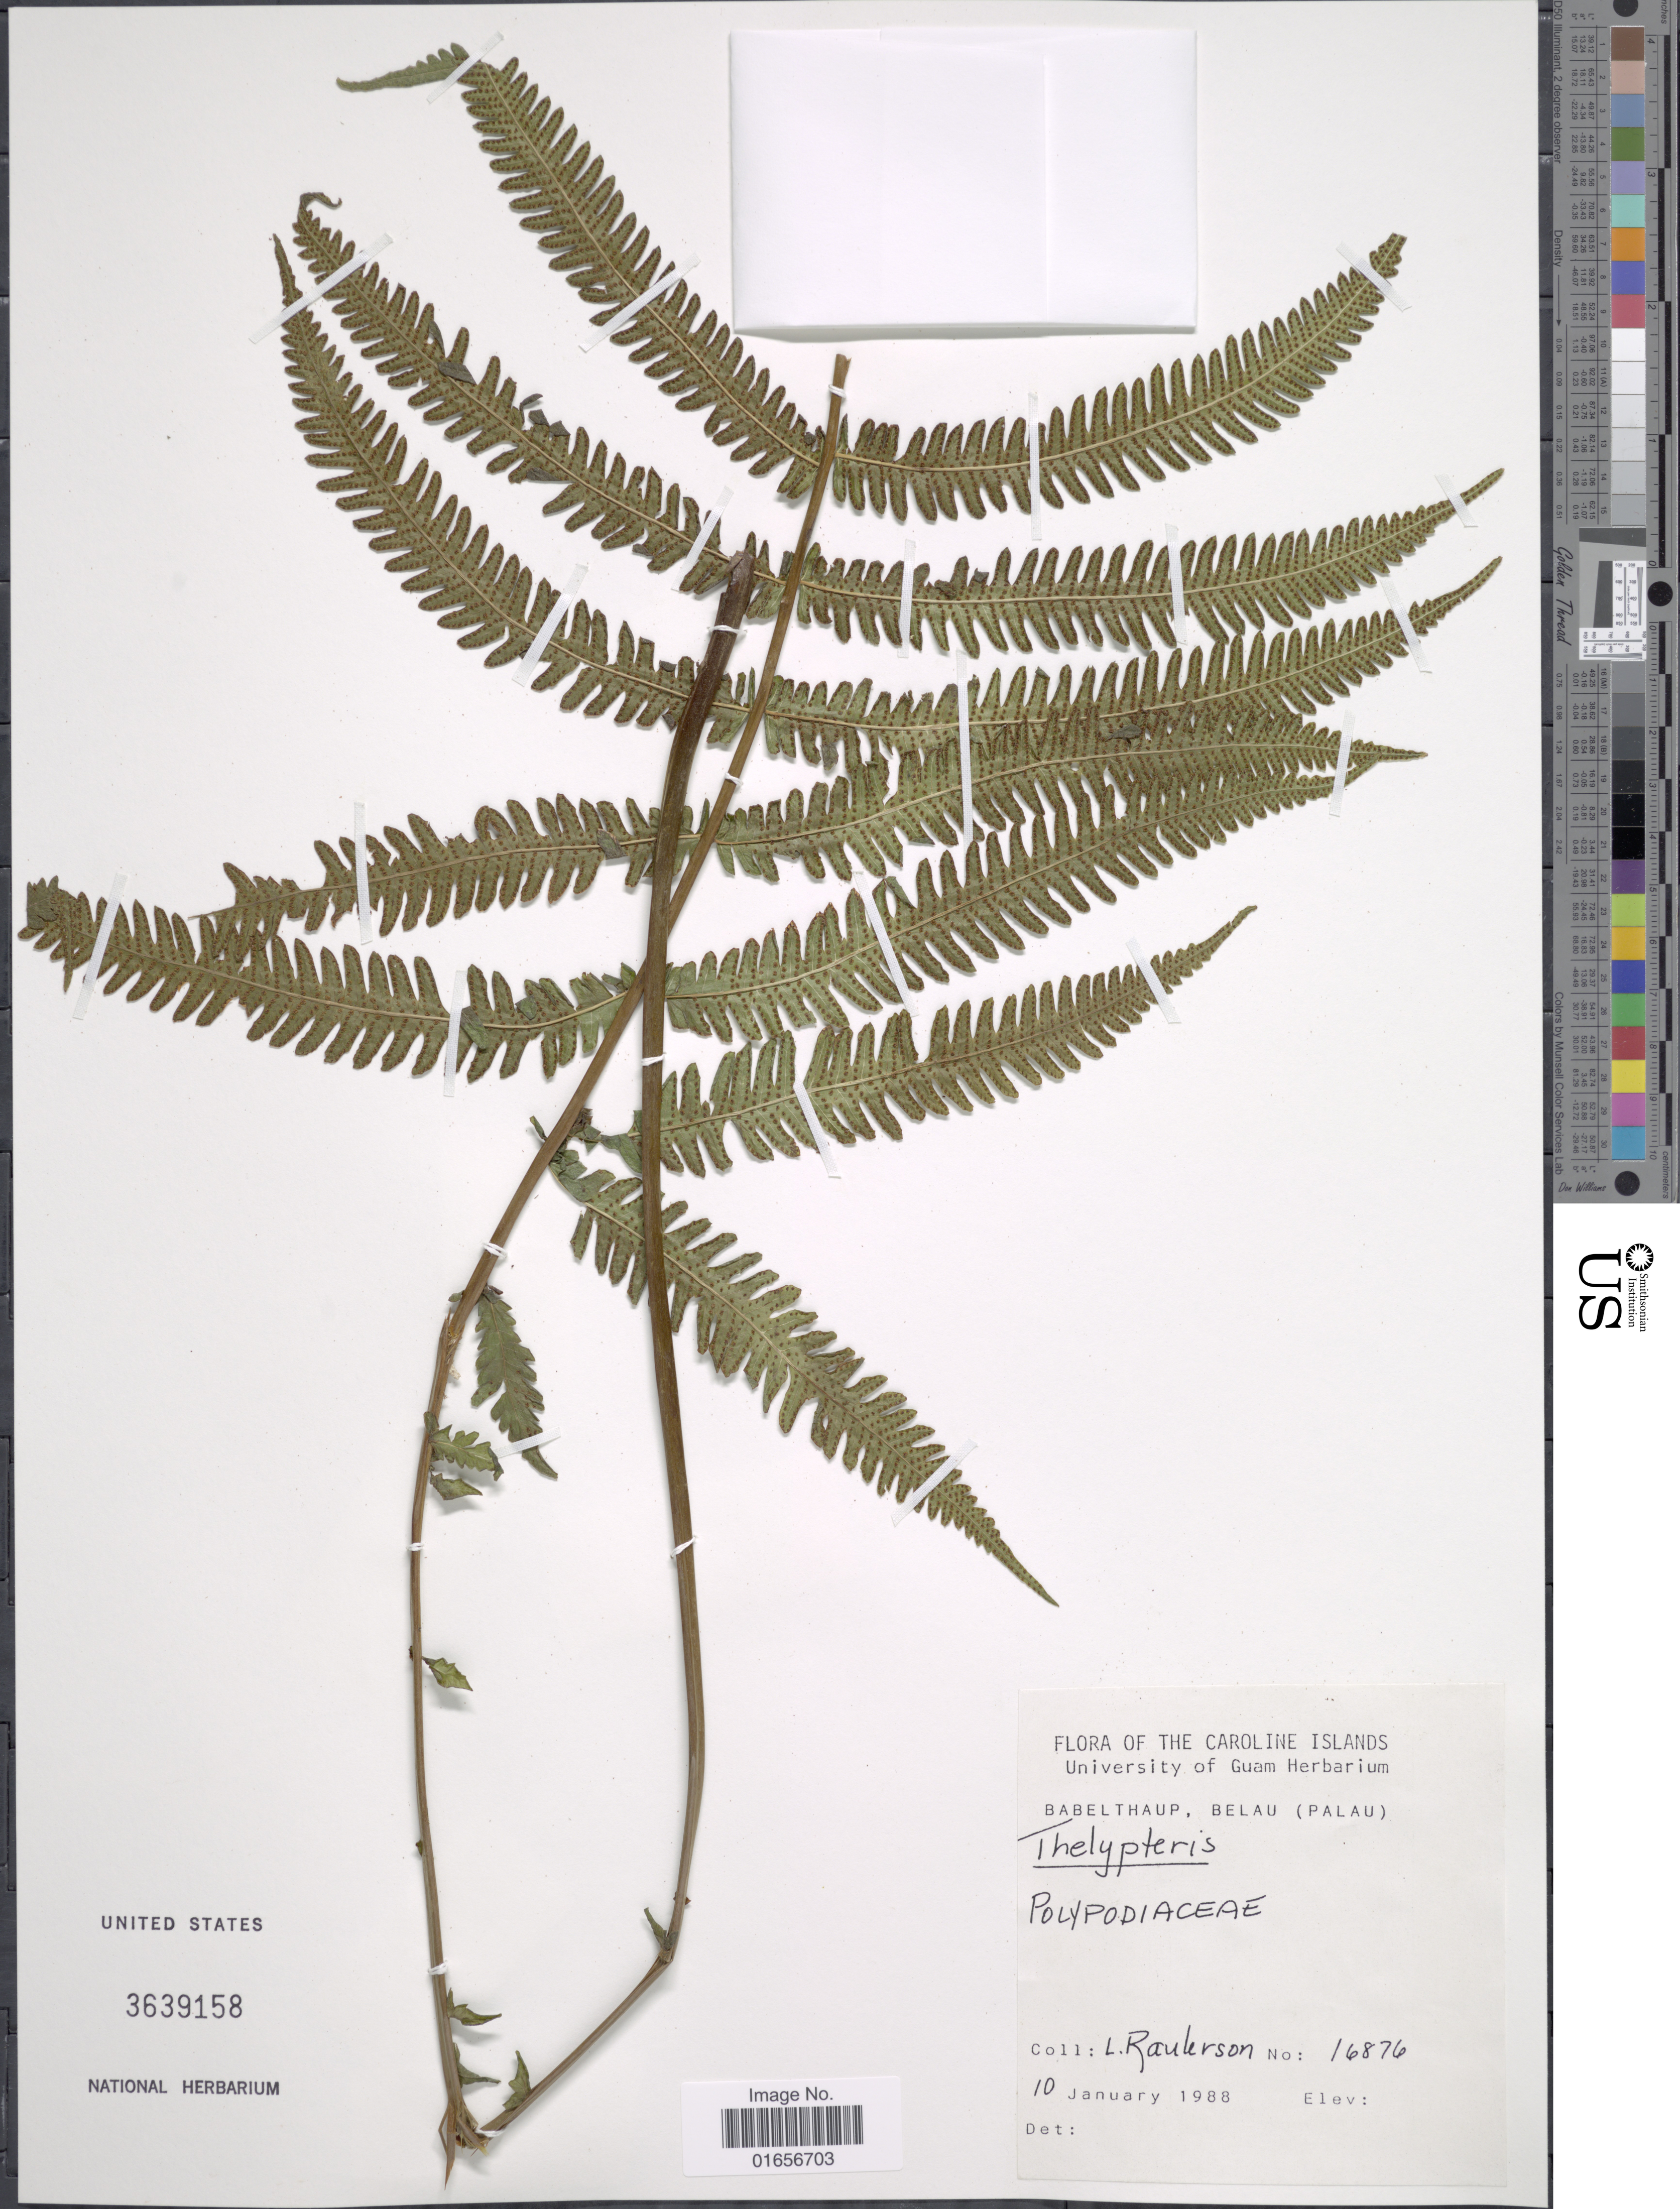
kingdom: Plantae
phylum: Tracheophyta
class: Polypodiopsida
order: Polypodiales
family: Thelypteridaceae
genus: Amphineuron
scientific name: Amphineuron opulentum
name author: (Kaulf.) Holttum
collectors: L. Raulerson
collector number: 16876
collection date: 1988-01-10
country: Palau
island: Babeldaob [Babelthuap]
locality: The Caroline Islands, Babelthaup, Belau (Palau)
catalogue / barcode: US 3639158